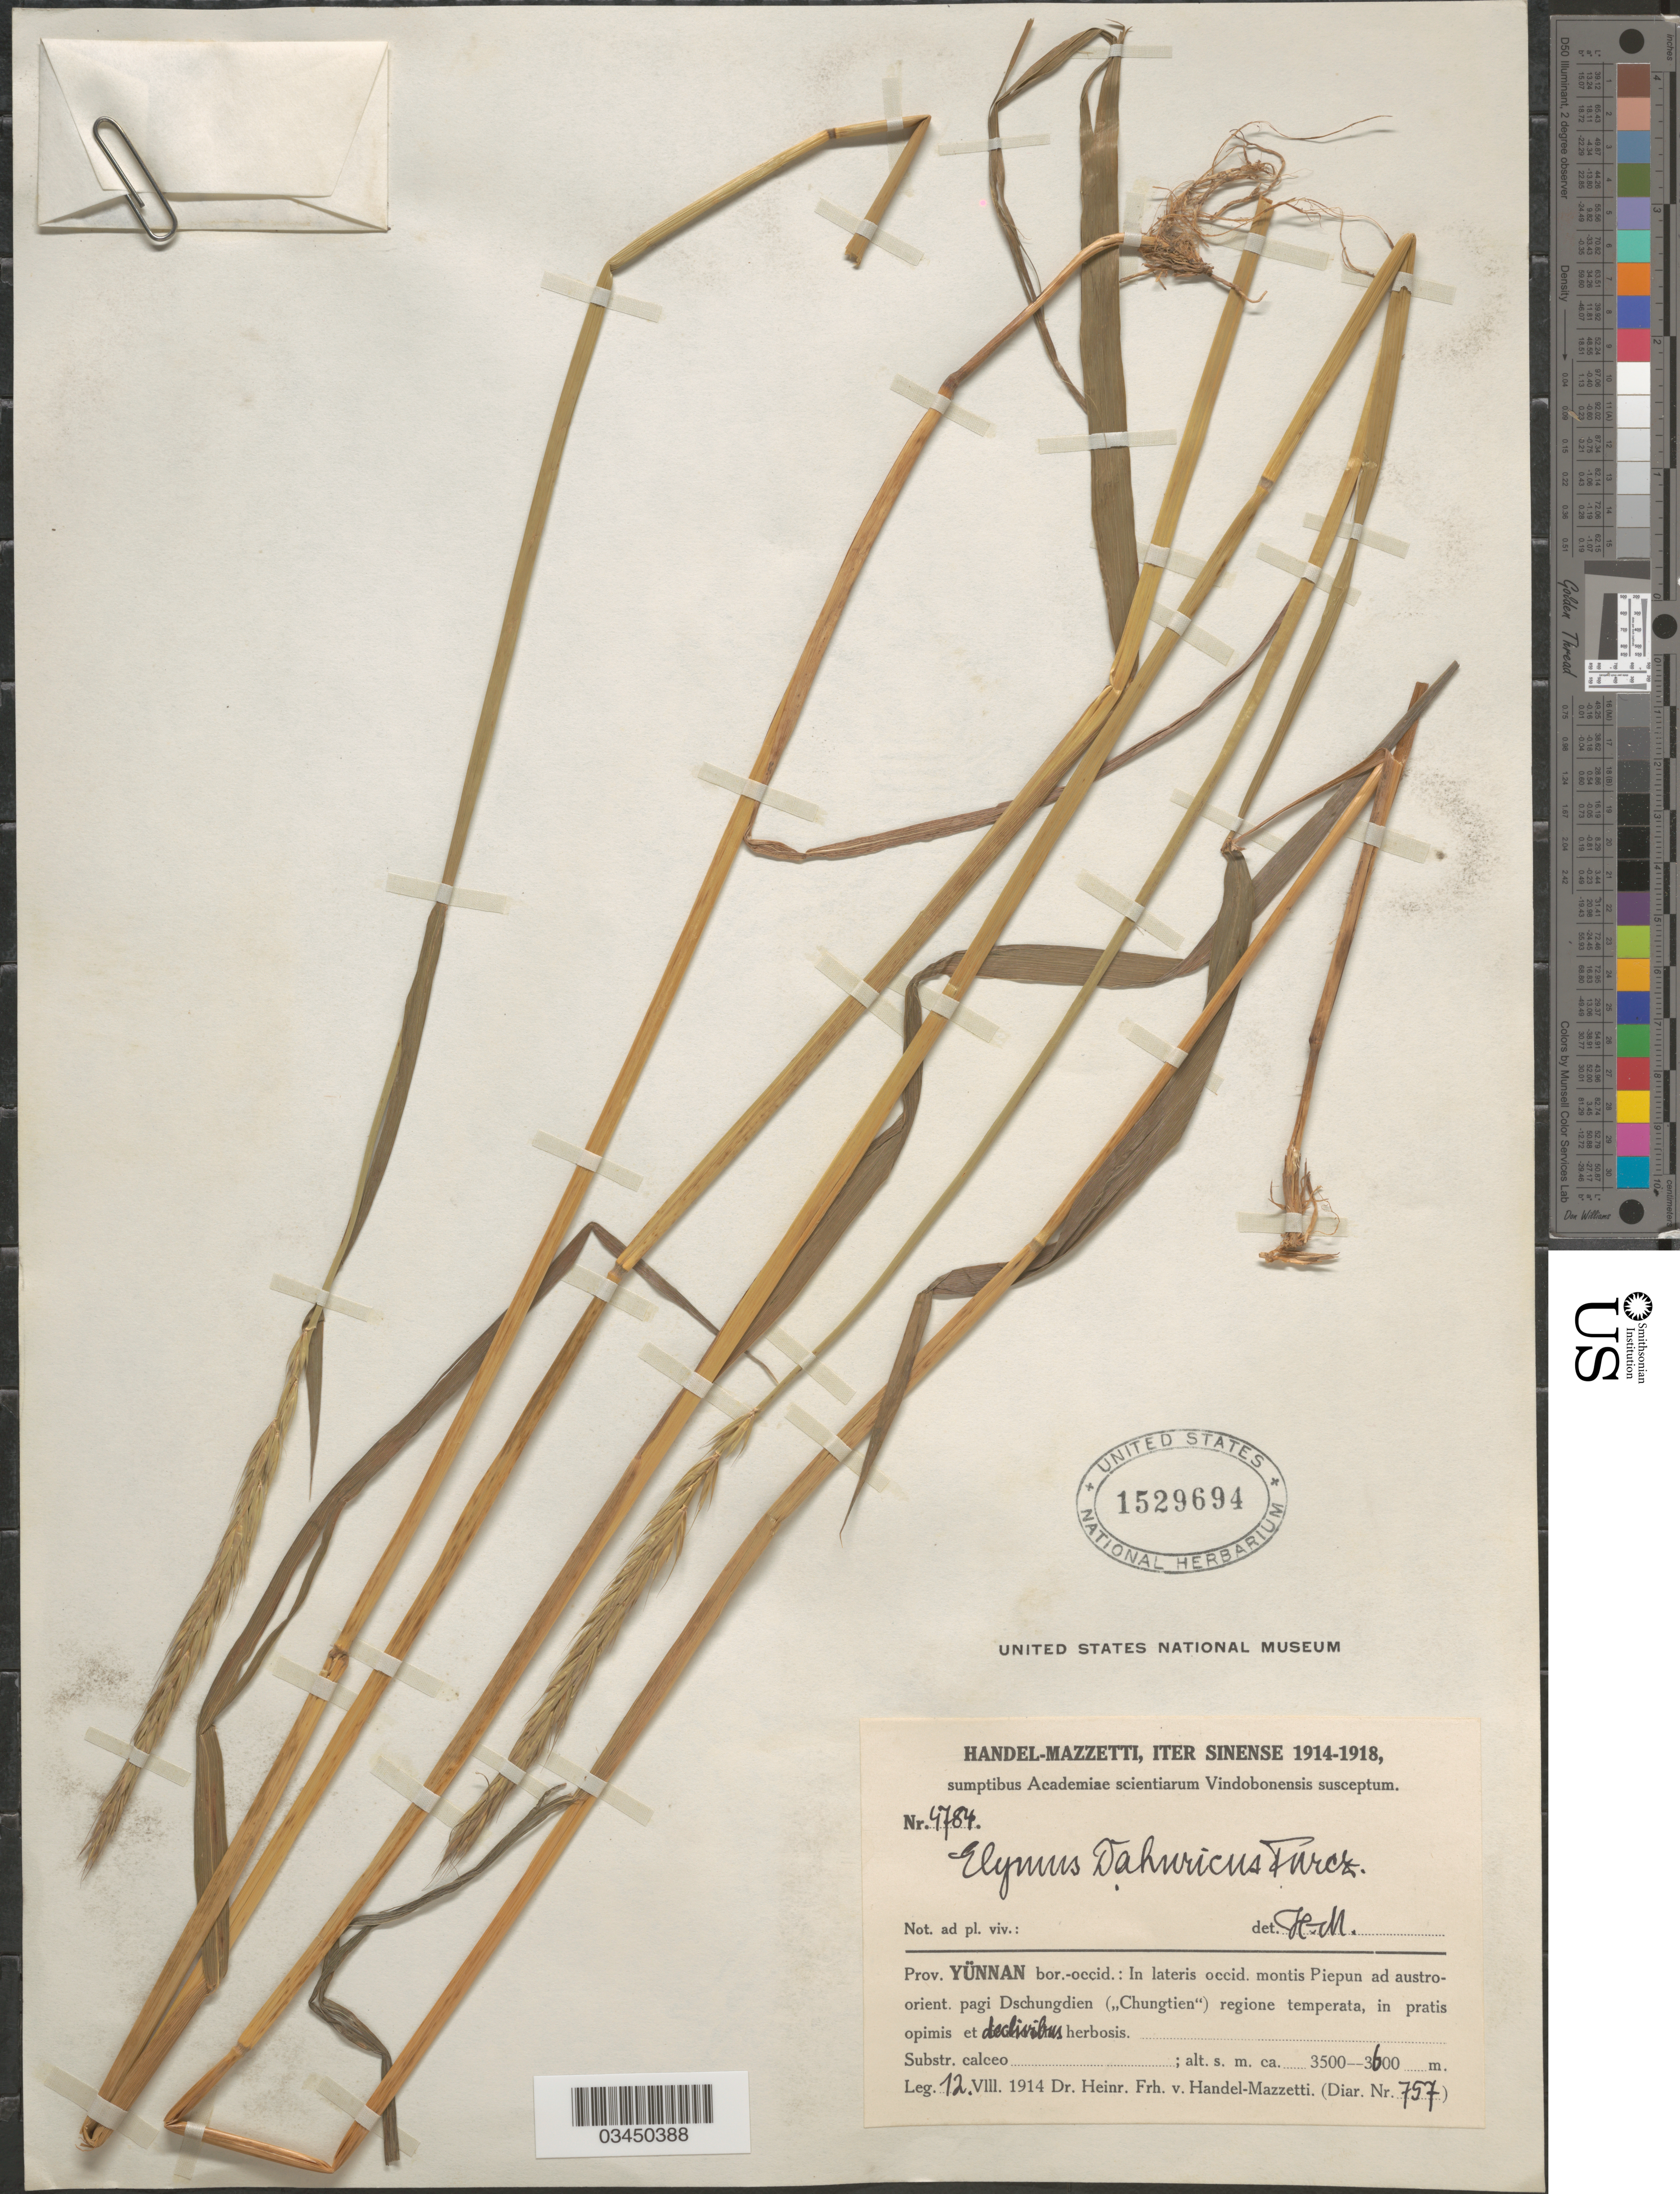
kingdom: Plantae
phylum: Tracheophyta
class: Liliopsida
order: Poales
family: Poaceae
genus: Elymus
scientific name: Elymus dahuricus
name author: Turcz. ex Griseb.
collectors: H. Handel-Mazzetti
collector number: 4784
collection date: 1914-08-12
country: China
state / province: Yunnan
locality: Iter Sinense 1914-1918. Prov. Yünnan Bor.-occid.: In lateris occid. montis Piepun ad austro-orient. pagi Dschungdien ("Chungtien") regione temperata, in pratis opimis et declivibus herbosis.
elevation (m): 3500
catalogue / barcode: US 1529694